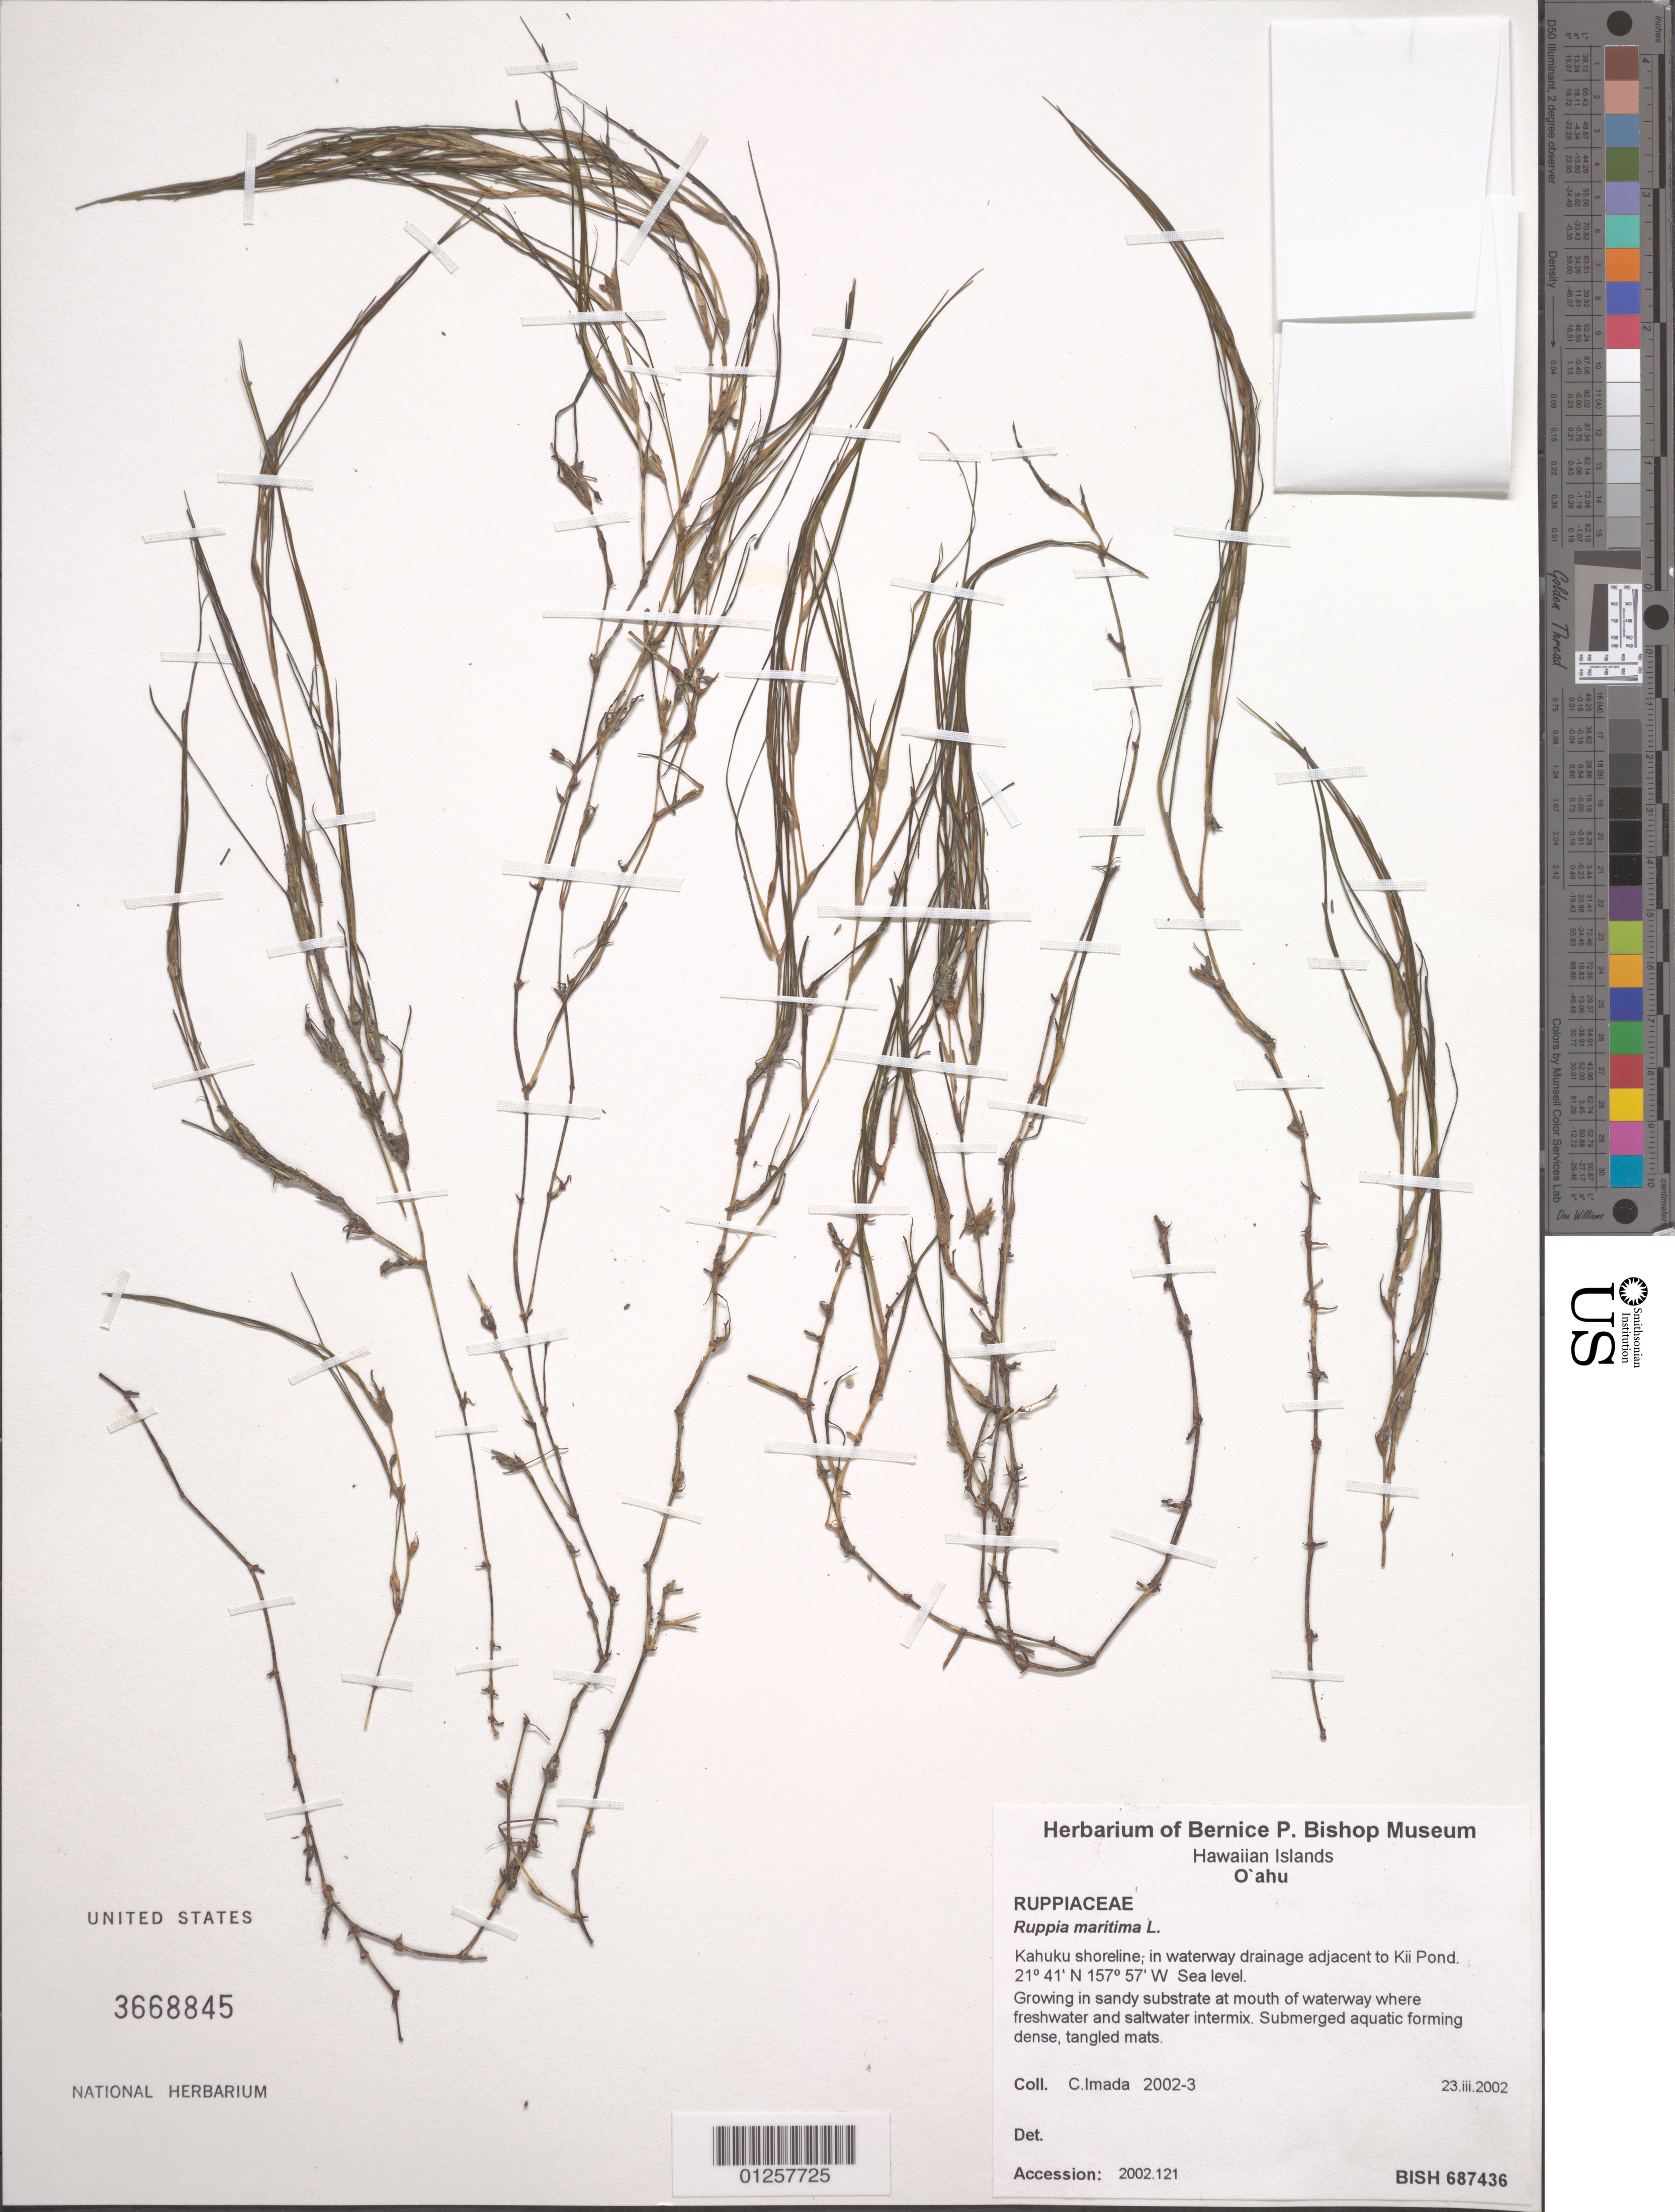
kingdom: Plantae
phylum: Tracheophyta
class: Liliopsida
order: Alismatales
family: Ruppiaceae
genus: Ruppia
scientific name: Ruppia maritima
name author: L.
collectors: C. Imada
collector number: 2005-3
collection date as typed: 23 iii 2002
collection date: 2002-03-23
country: United States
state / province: Hawaii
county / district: Honolulu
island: Oahu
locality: Kahuku shoreline, in waterway drainage adjacent to Kii Pond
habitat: In sandy substrate at mouth of waterway where freshwater and saltwater intermix.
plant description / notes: Accession: 2005.121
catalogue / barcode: US 3668845